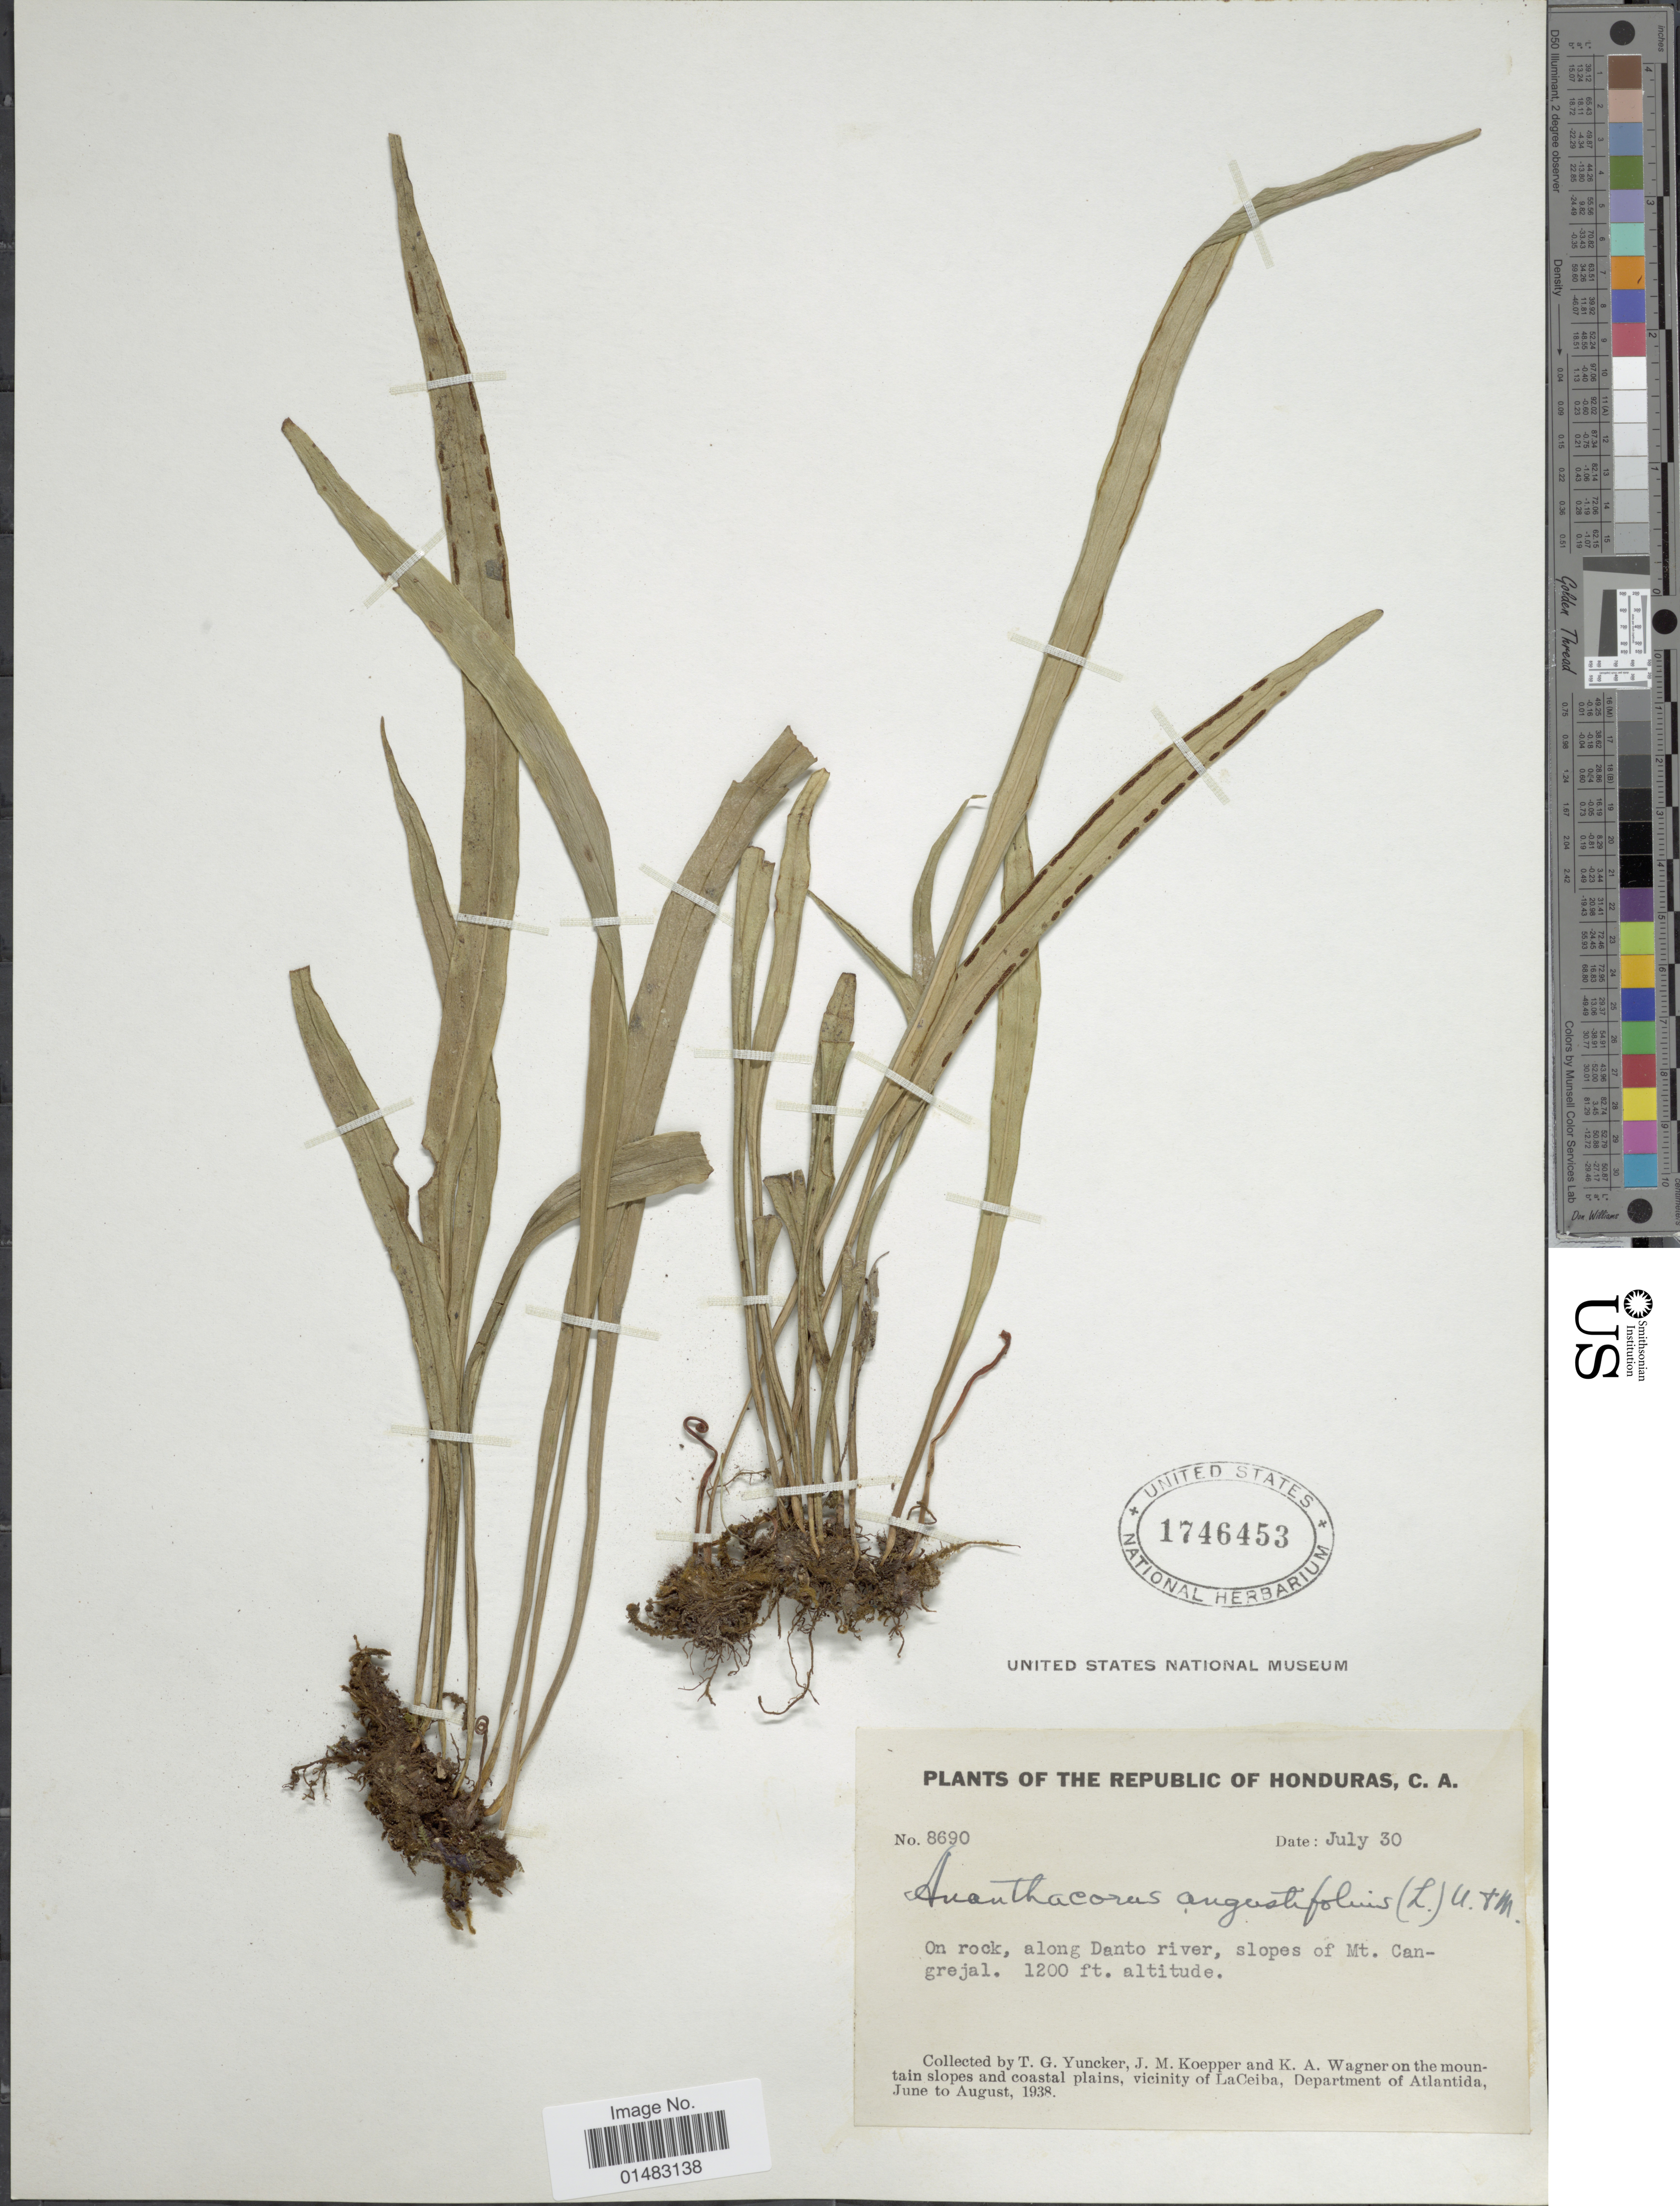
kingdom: Plantae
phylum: Tracheophyta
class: Polypodiopsida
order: Polypodiales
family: Pteridaceae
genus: Ananthacorus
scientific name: Ananthacorus angustifolius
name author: (Sw.) Underw. & Maxon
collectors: T. G. Yuncker, J. M. Koepper & K. A. Wagner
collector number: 8690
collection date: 1938-07-30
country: Honduras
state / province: Atlántida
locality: On the mountain slopes and coastal plains, vicinirty of LaCeiba, on rock, along Danto river, slopes of Mt. Cangrejal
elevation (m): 366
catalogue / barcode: US 1746453